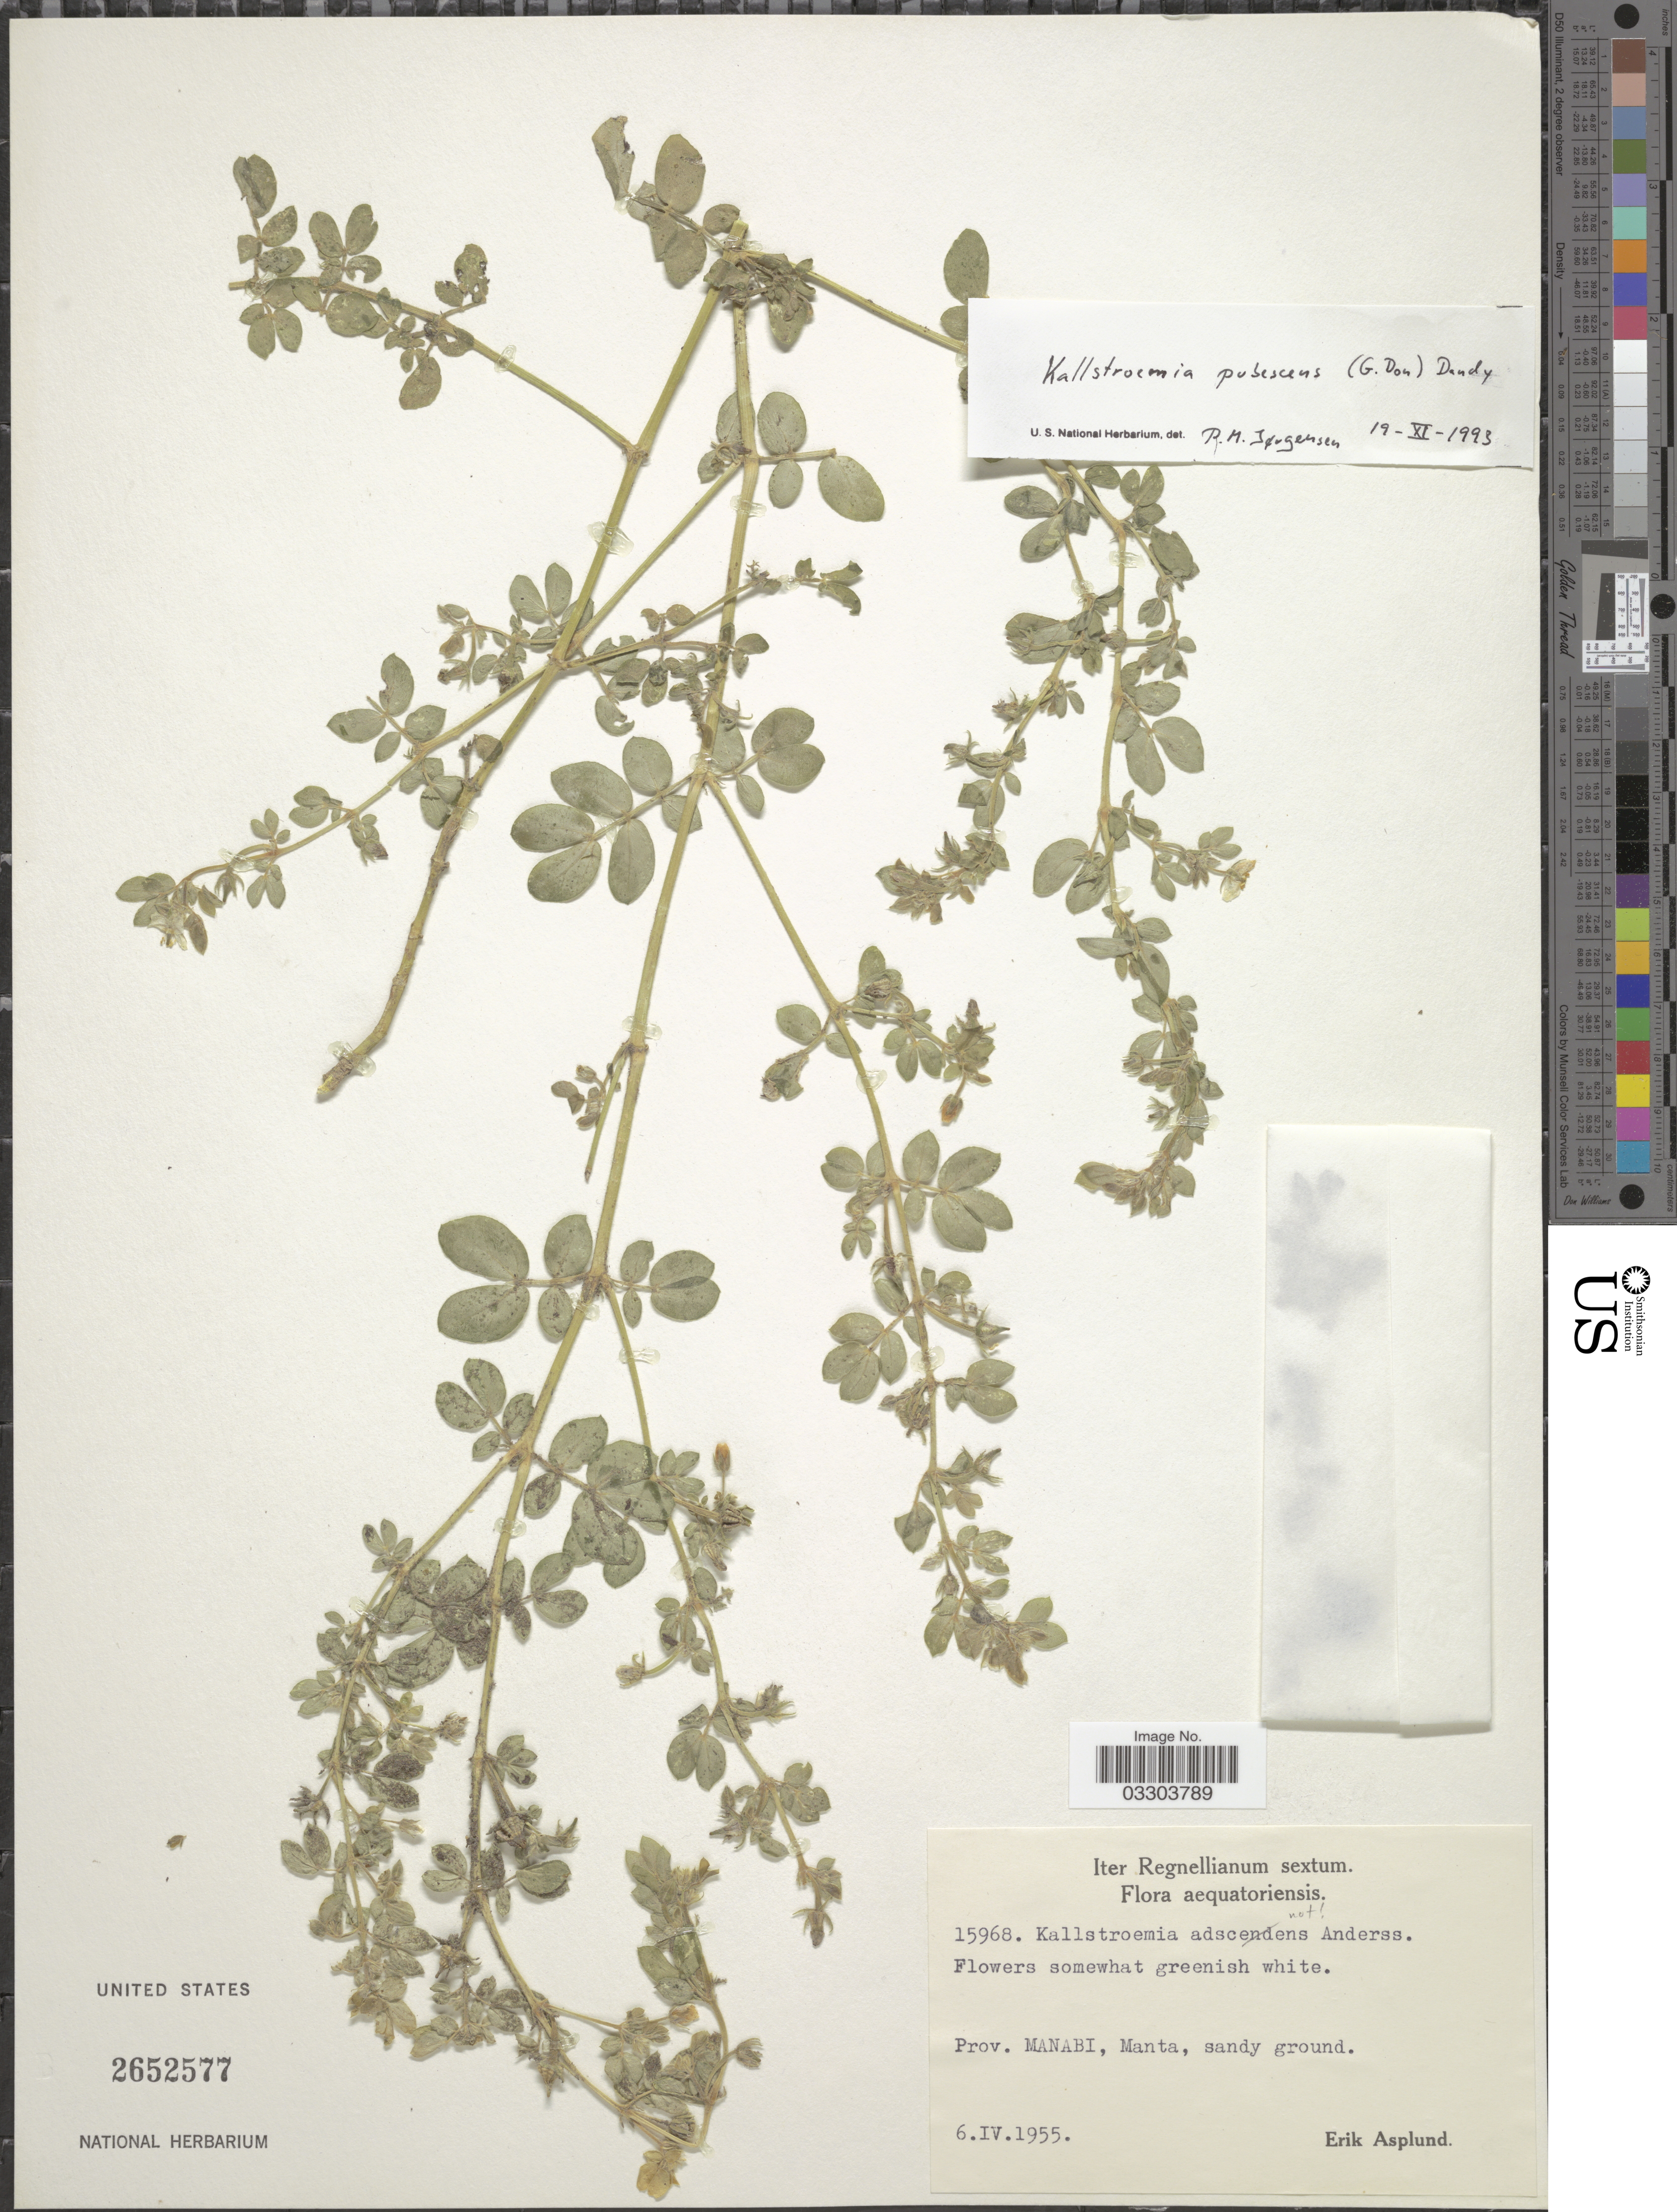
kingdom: Plantae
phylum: Tracheophyta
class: Magnoliopsida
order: Zygophyllales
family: Zygophyllaceae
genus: Kallstroemia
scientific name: Kallstroemia pubescens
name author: (G. Don) Dandy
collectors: E. Asplund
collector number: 15968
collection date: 1955-04-06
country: Ecuador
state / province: Manabí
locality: Manta.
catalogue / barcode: US 2652577